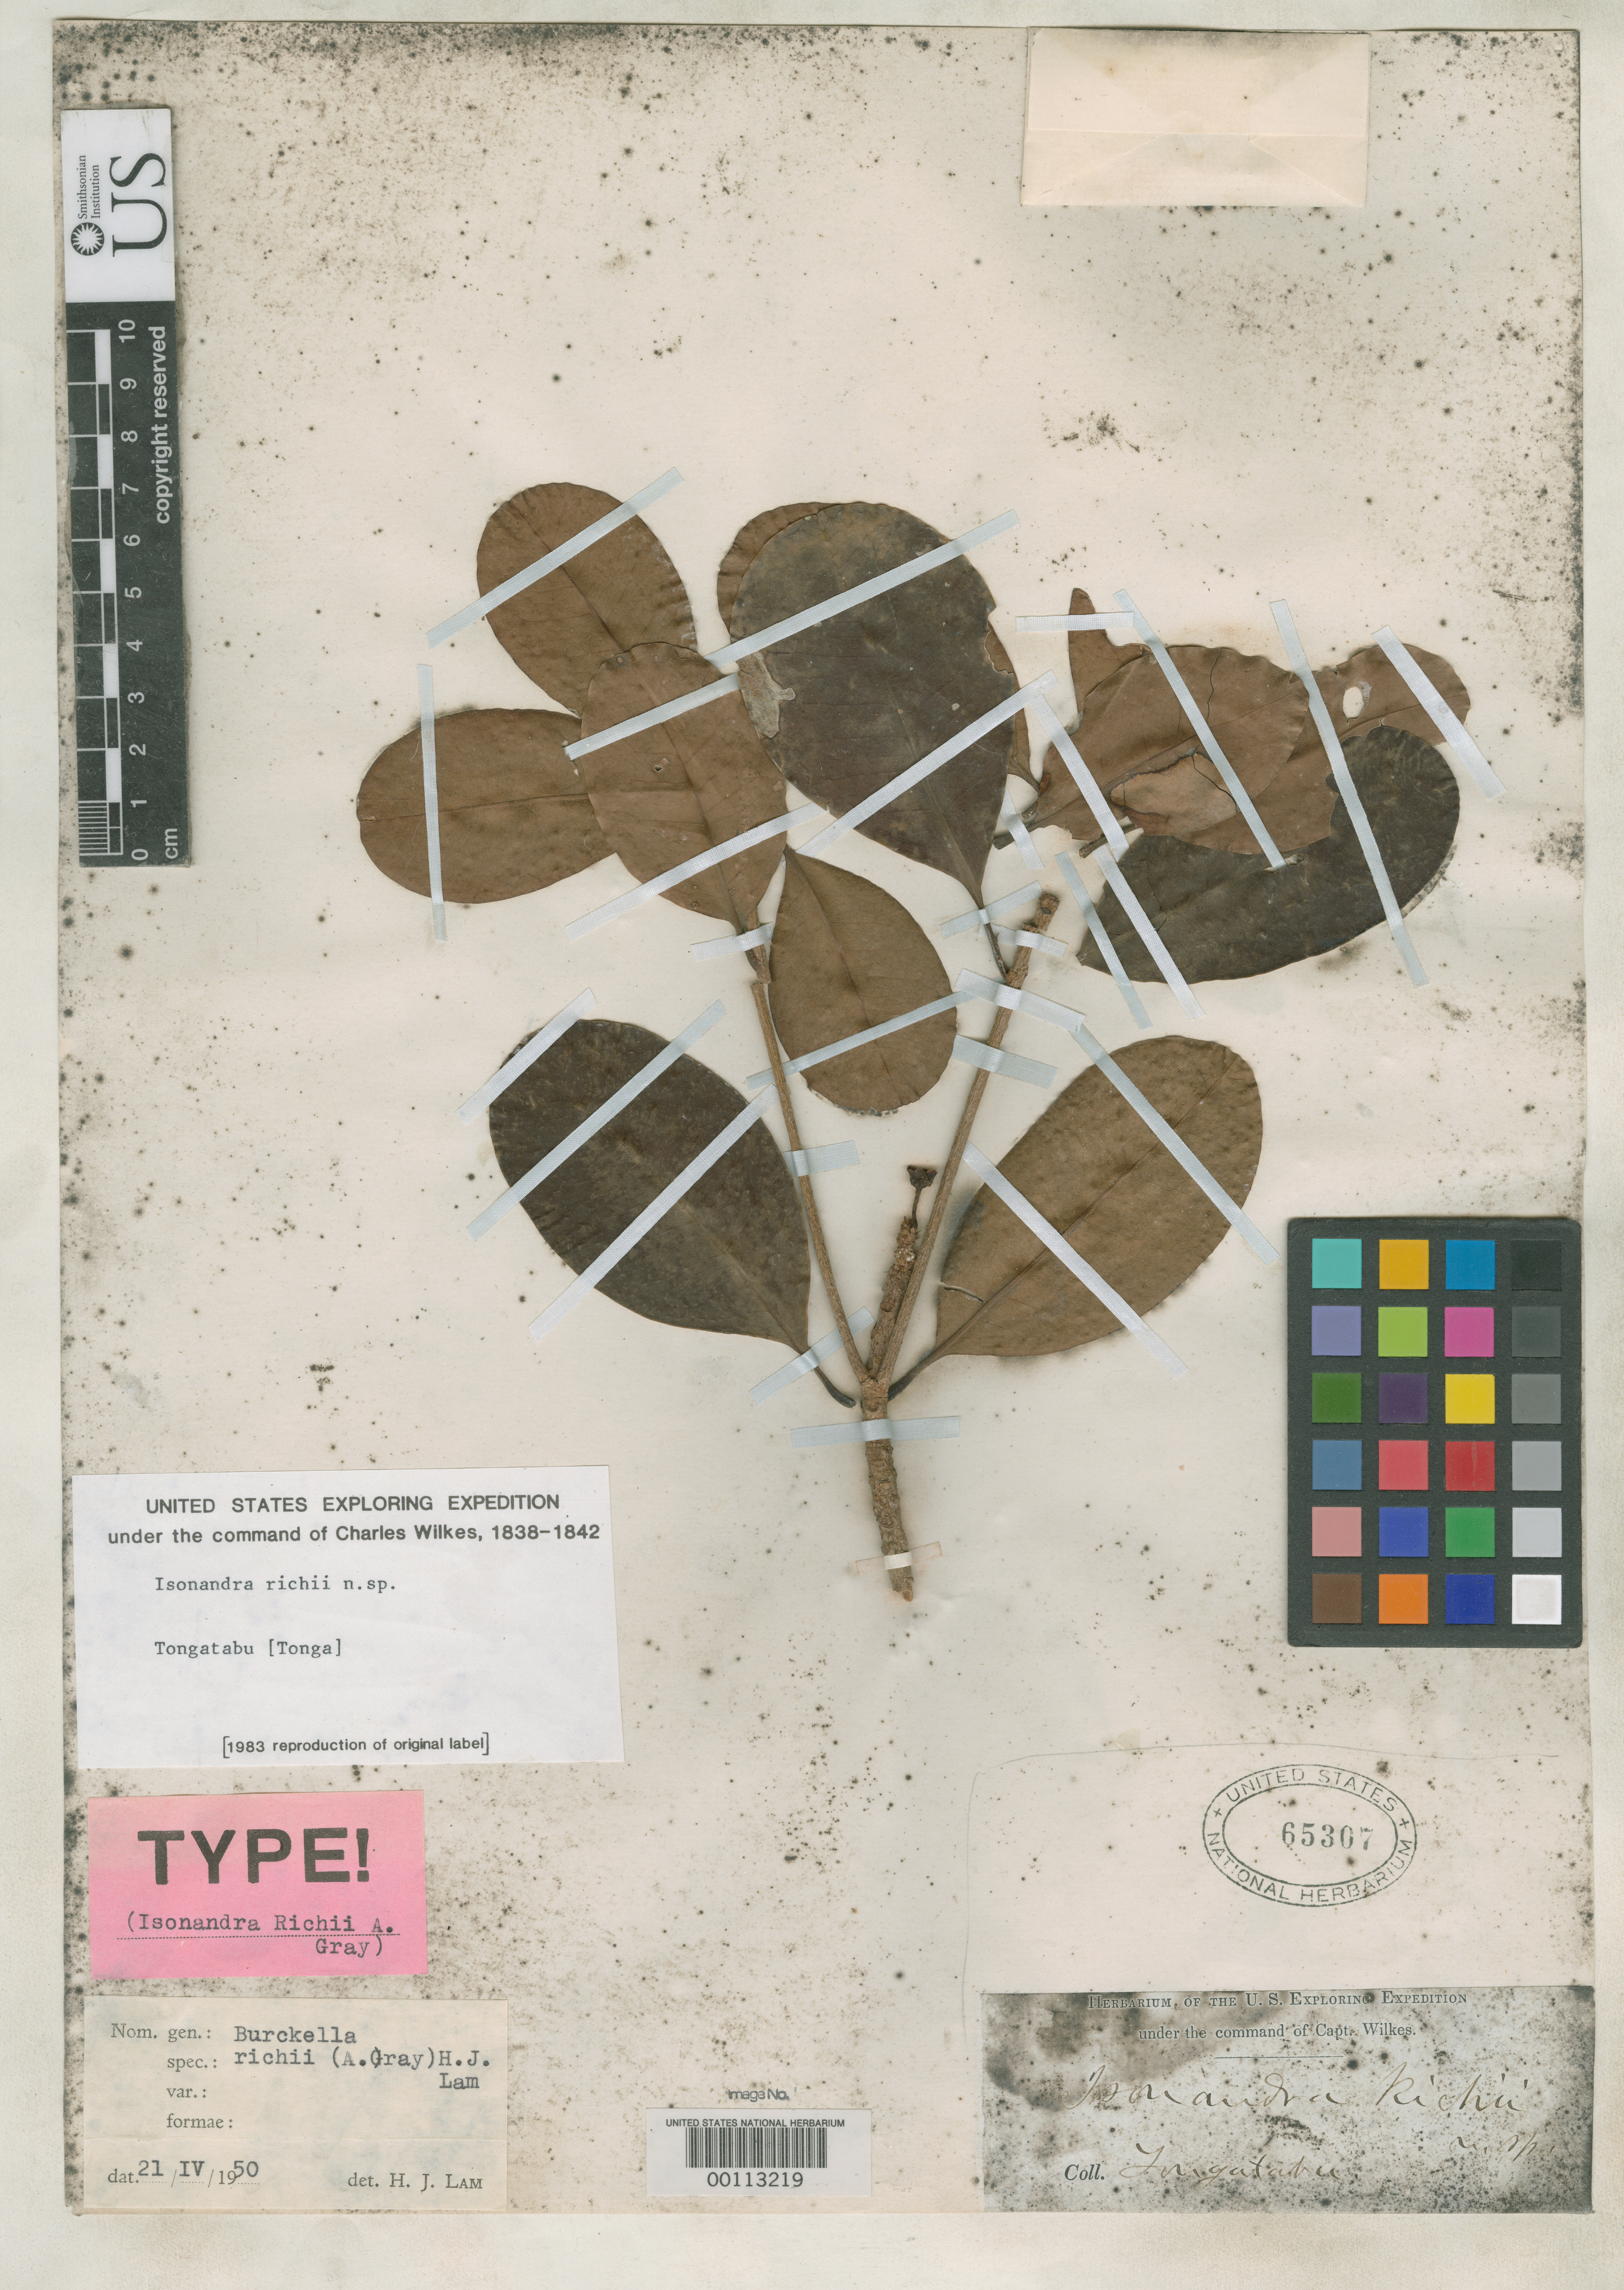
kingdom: Plantae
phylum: Tracheophyta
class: Magnoliopsida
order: Ericales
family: Sapotaceae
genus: Isonandra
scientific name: Isonandra richii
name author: A. Gray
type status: Holotype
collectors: Wilkes Explor. Exped.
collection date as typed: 1840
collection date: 1840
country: Tonga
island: Tongatapu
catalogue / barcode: US 65307